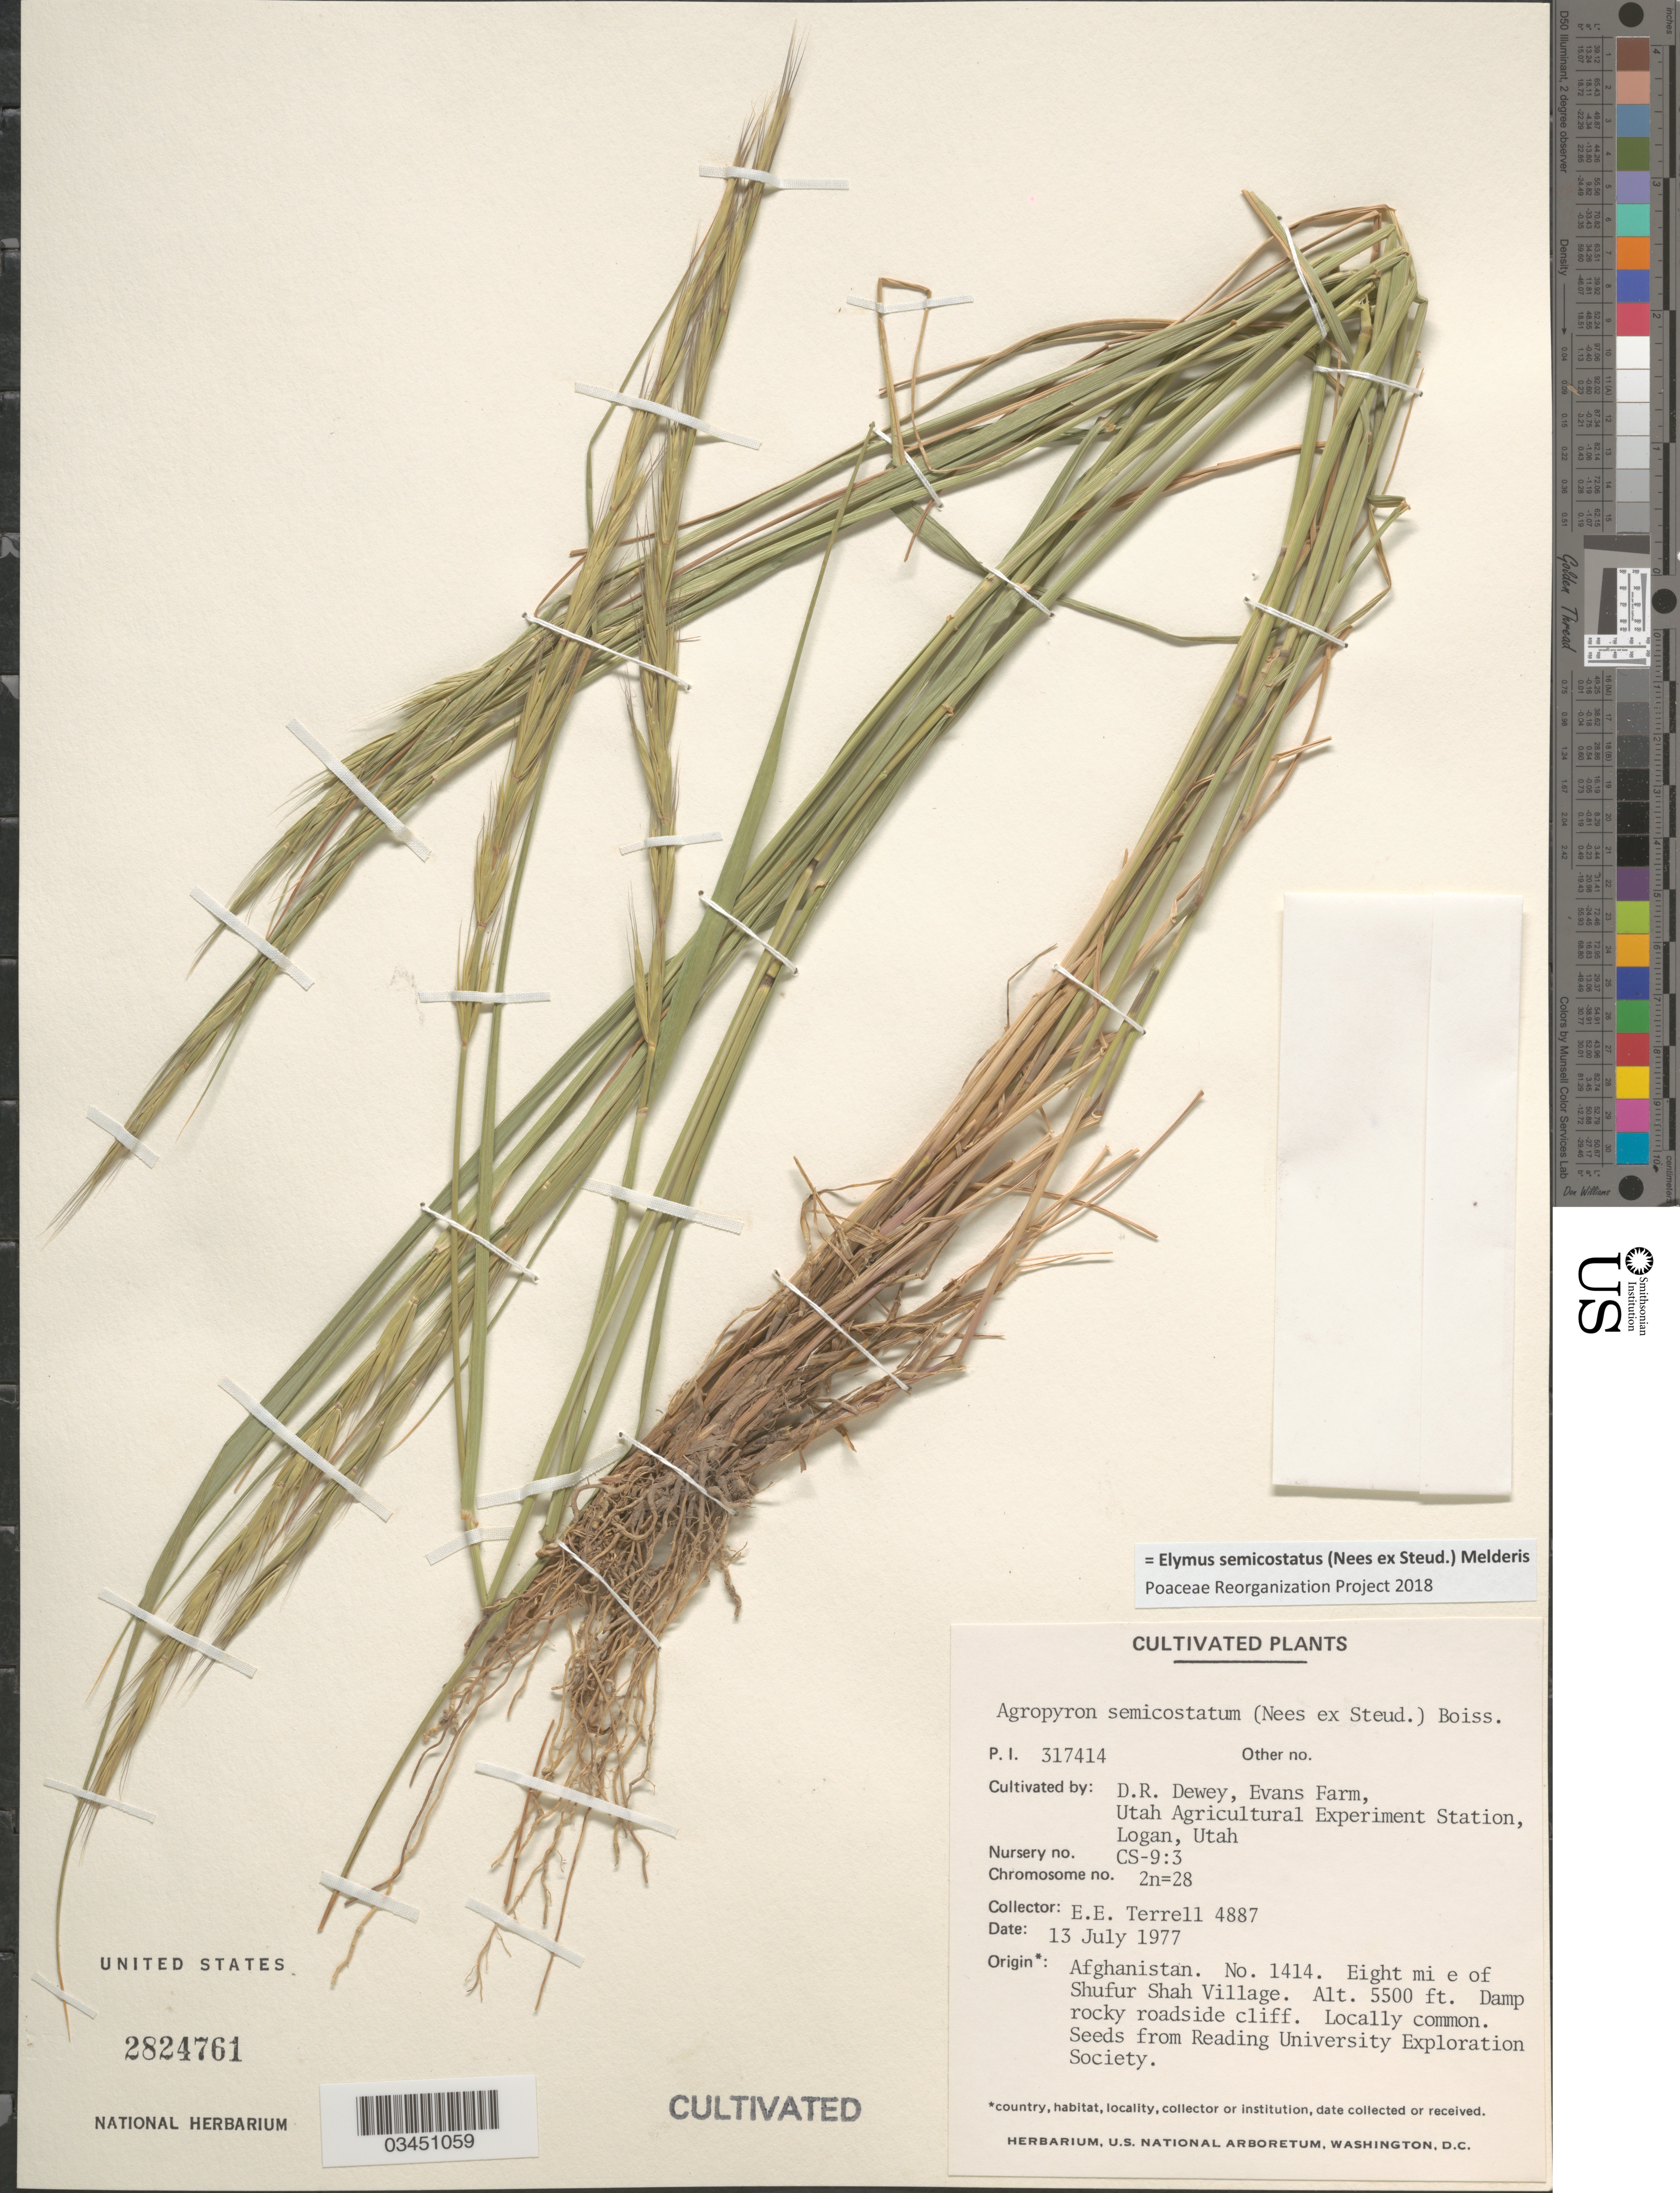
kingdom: Plantae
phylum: Tracheophyta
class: Liliopsida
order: Poales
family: Poaceae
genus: Elymus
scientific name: Elymus semicostatus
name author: (Nees ex Steud.) Melderis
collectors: D. Dewey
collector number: PI317414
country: United States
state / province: Utah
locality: Evans Farm, Utah Agricultural Experiment Station, Logan. Nursery no. CS-9:3.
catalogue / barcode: US 2824761